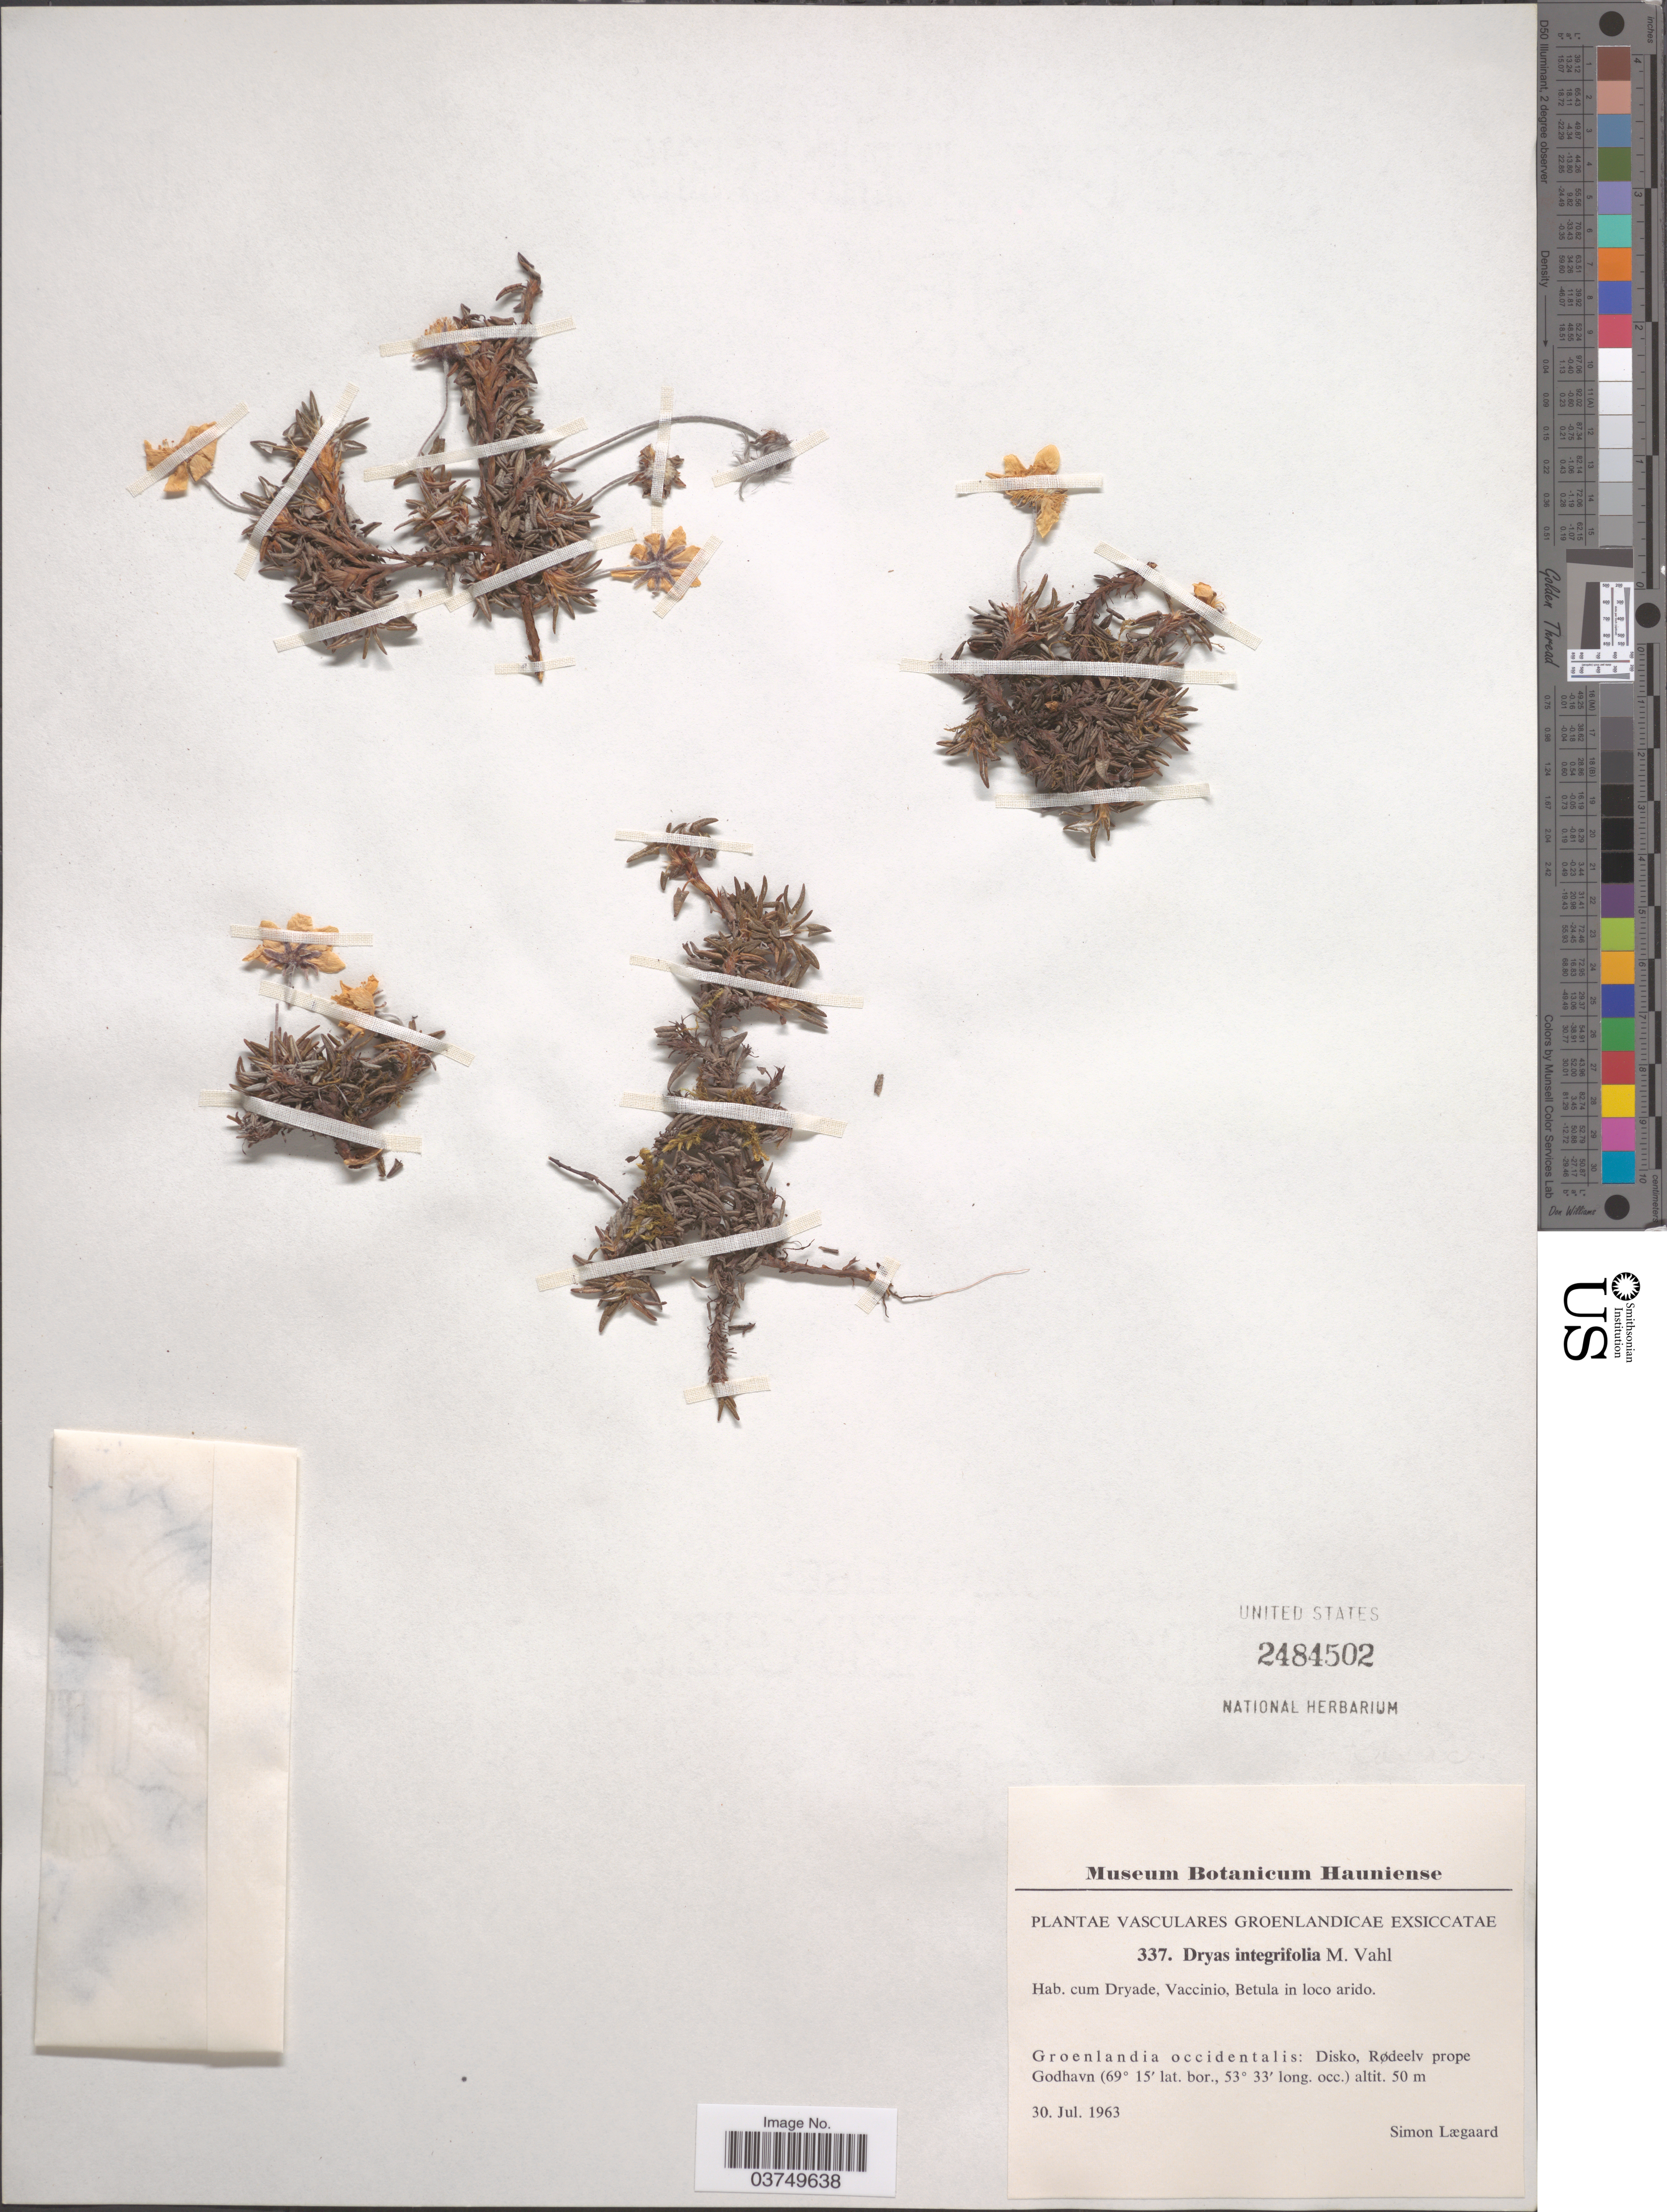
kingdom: Plantae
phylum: Tracheophyta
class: Magnoliopsida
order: Rosales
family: Rosaceae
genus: Dryas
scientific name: Dryas integrifolia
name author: Vahl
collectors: S. Lægaard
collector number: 337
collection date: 1963-07-30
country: Greenland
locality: Groenlandia occidentalis: Disko, Rødeelv prope Godhaven.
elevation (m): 50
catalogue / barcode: US 2484502